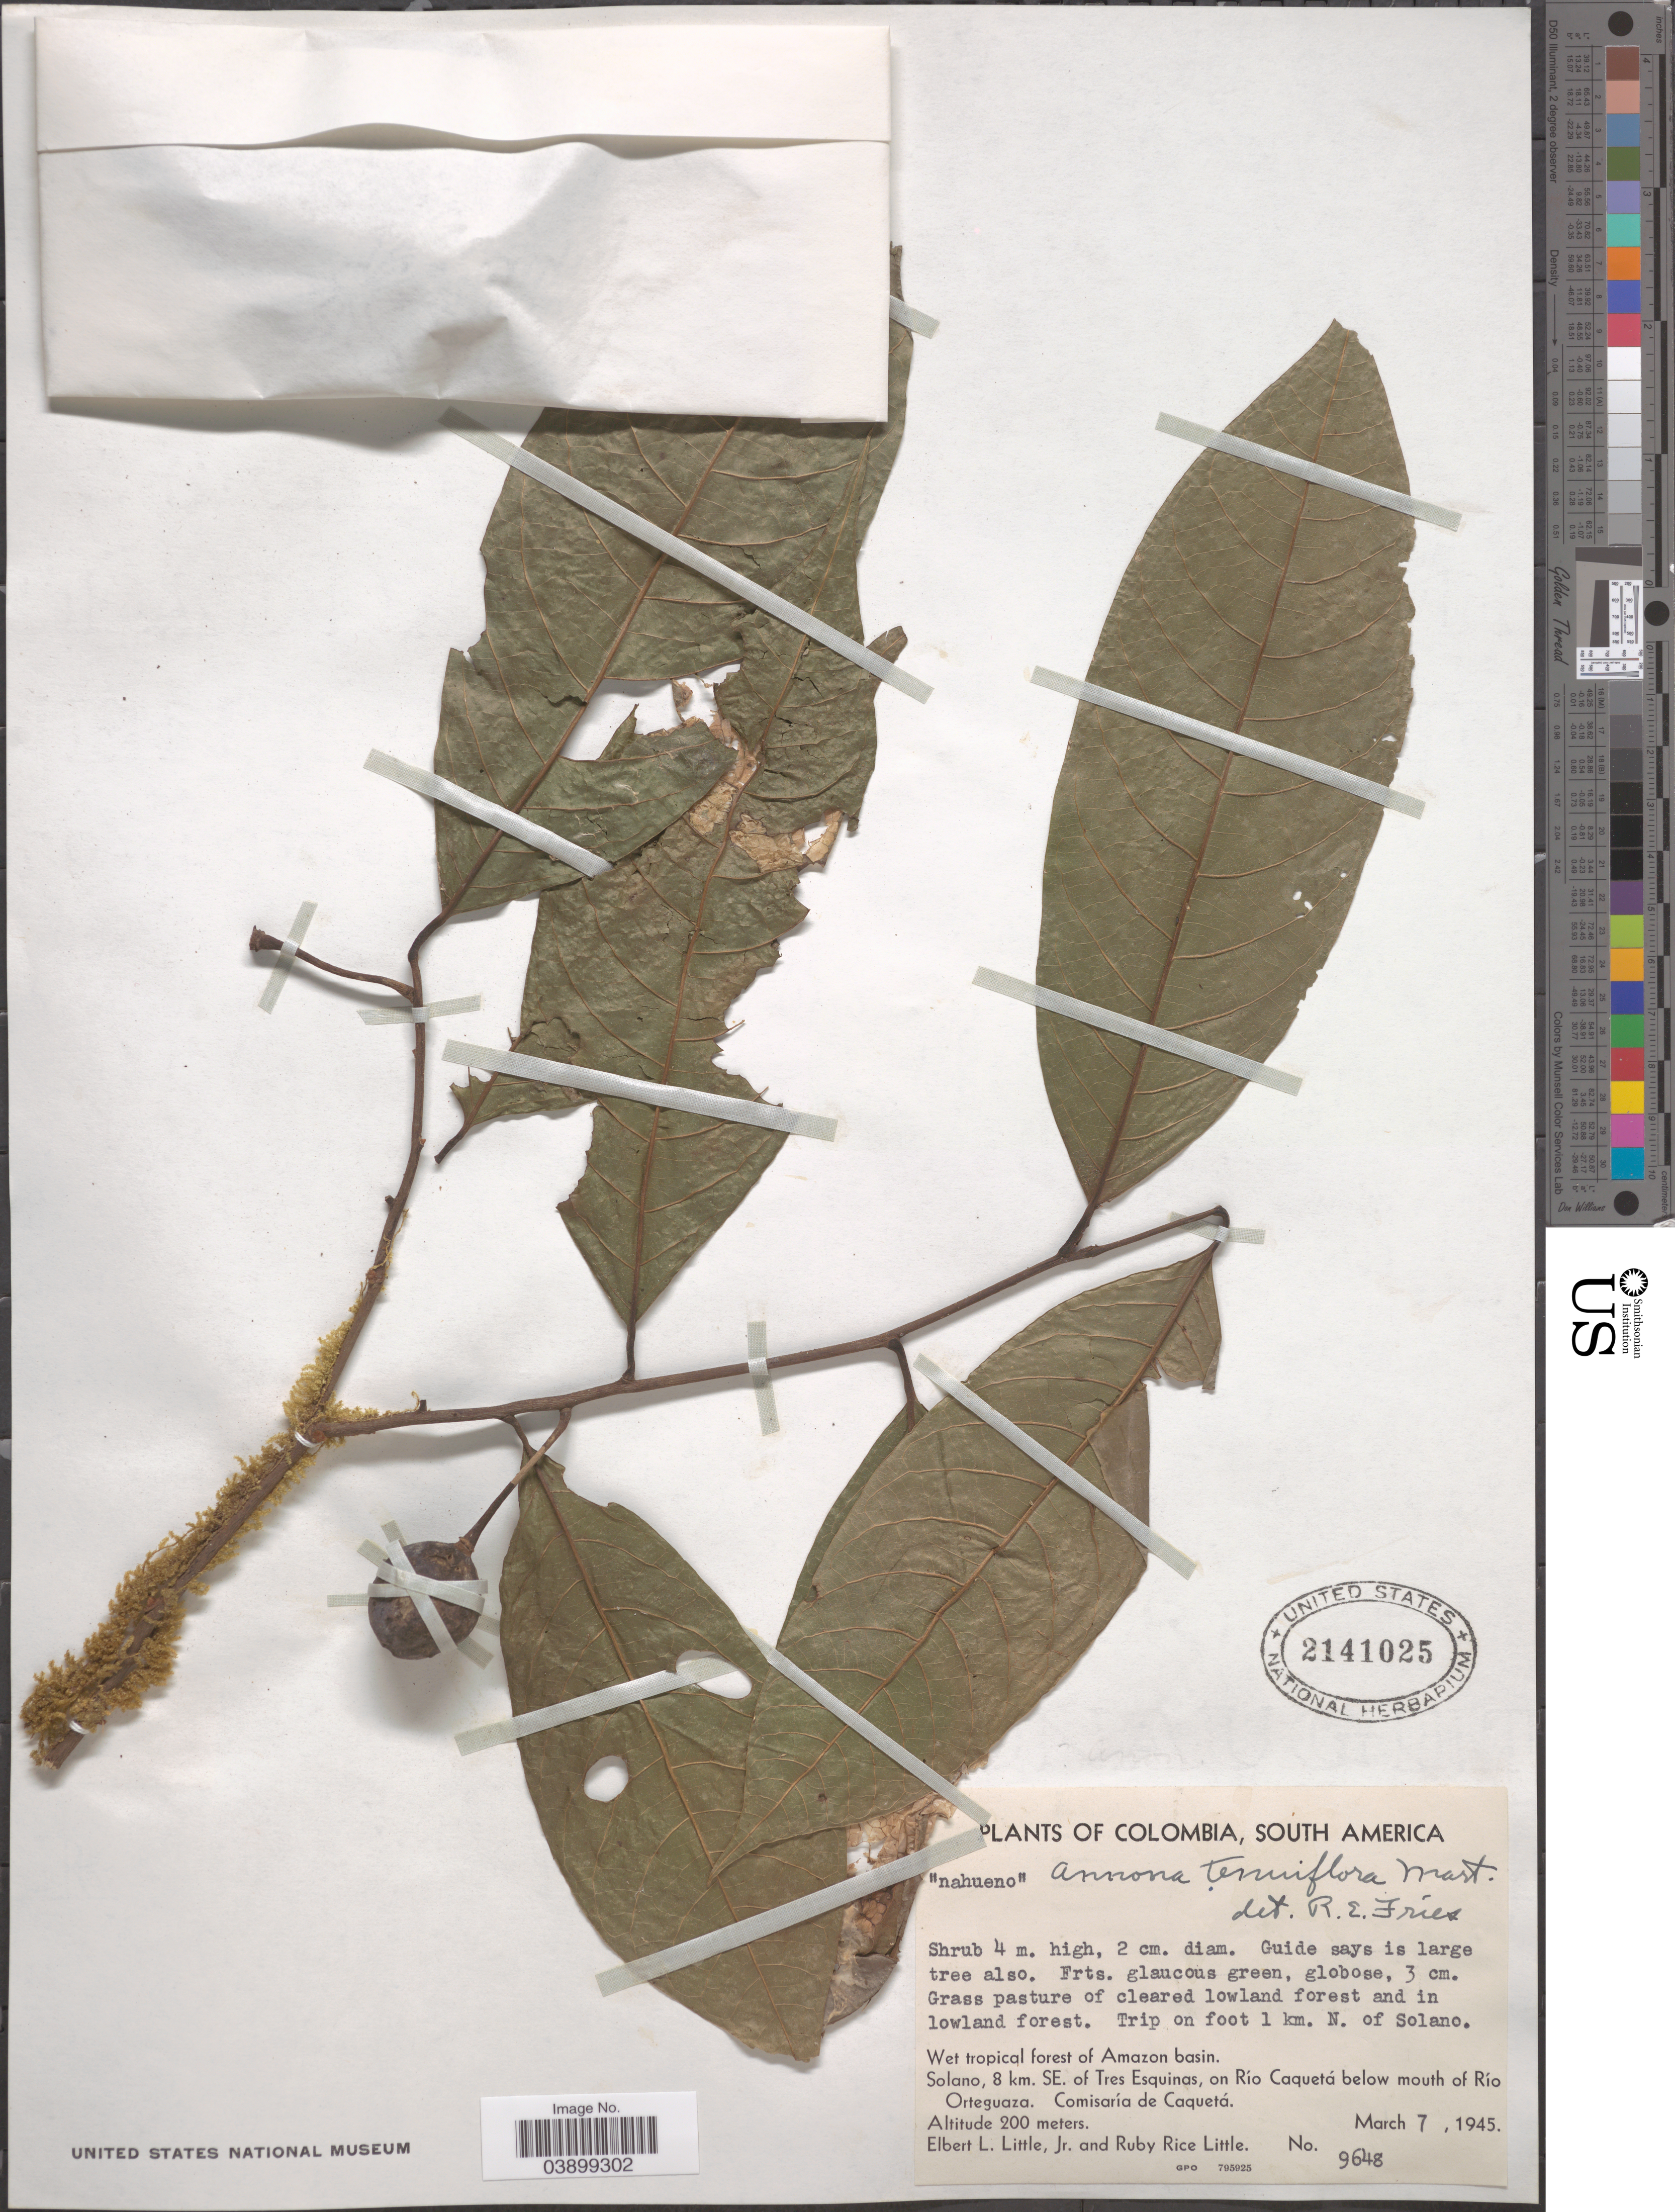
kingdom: Plantae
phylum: Tracheophyta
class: Magnoliopsida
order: Magnoliales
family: Annonaceae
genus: Annona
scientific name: Annona tenuiflora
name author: Mart.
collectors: E. L. Little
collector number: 9648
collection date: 1945-03-07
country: Colombia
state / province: Caquetá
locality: Trip on 1 foot km. N. of Solano. Wet tropical forest of Amazon basin. Solano, 8 km. SE. of Tres Esquinas, on Río Caquetá below mouth of Río Orteguaza. Comisaría de Caquetá.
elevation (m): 200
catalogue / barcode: US 2141025